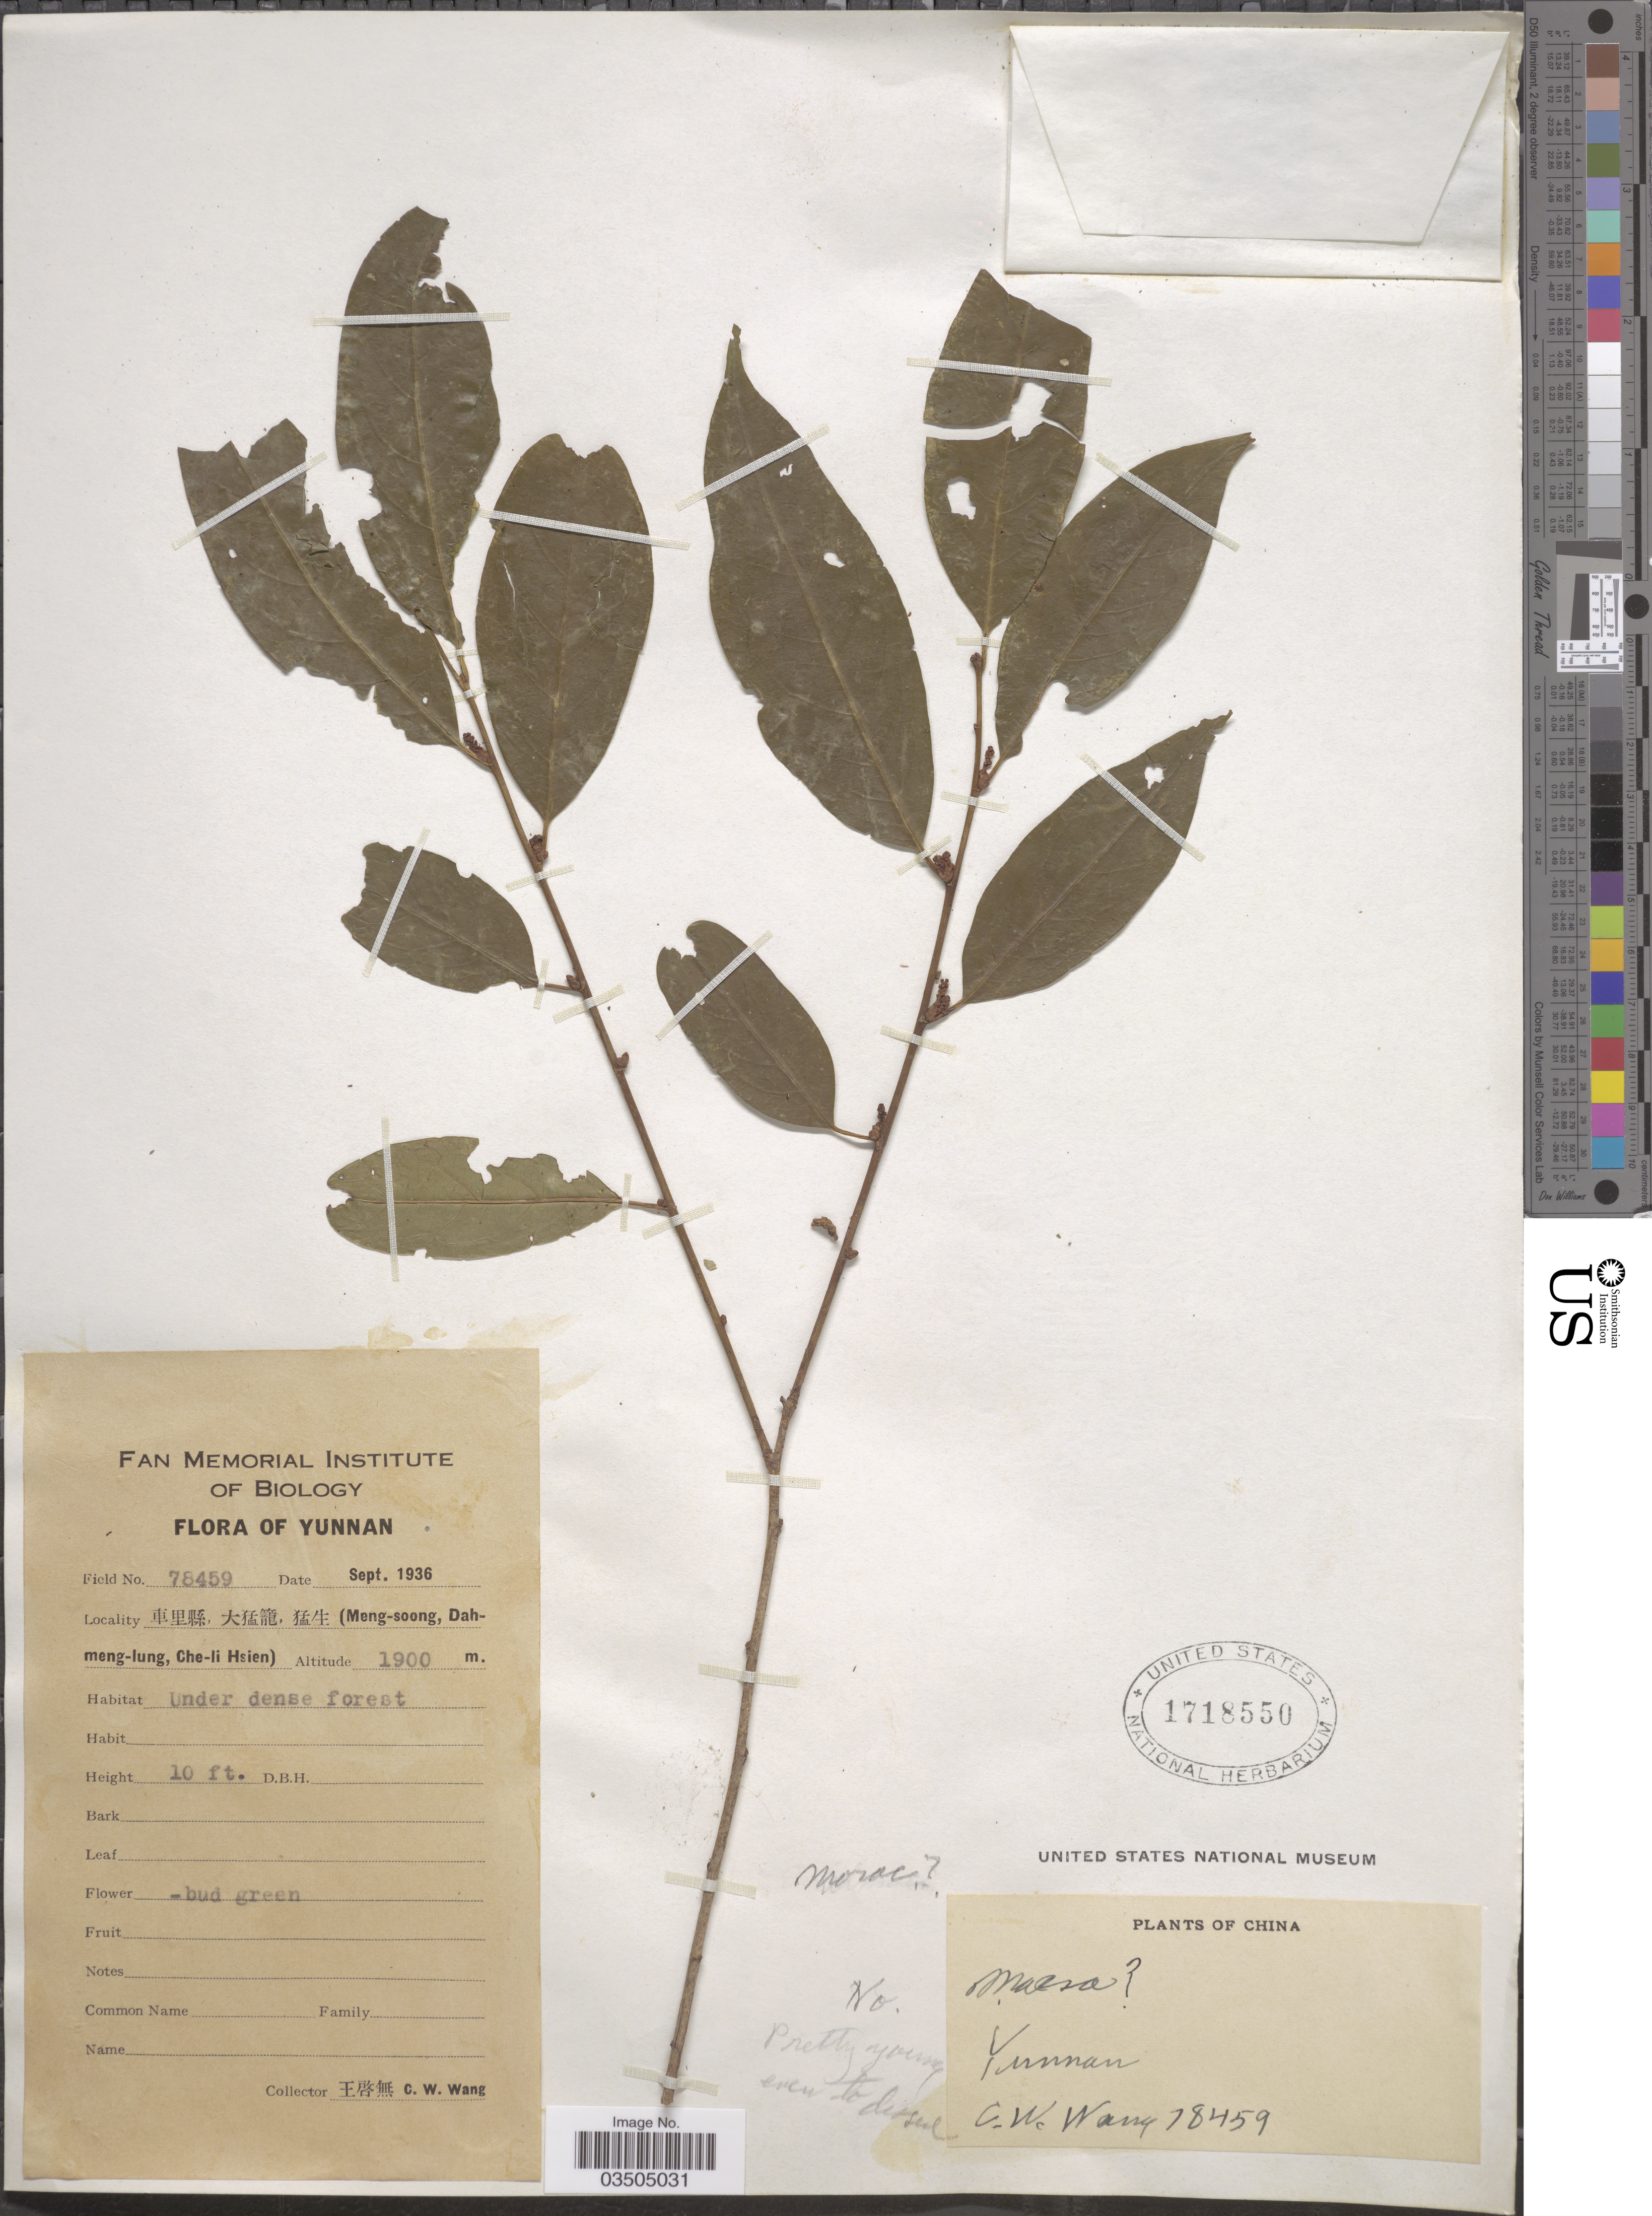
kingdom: Plantae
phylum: Tracheophyta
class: Magnoliopsida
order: Proteales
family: Proteaceae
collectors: C. W. Wang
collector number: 78459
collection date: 1936-09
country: China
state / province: Yunnan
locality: X (Meng-soong, Dah-meng-lung, Che-li Hsien).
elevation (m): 1900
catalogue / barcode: US 1718550